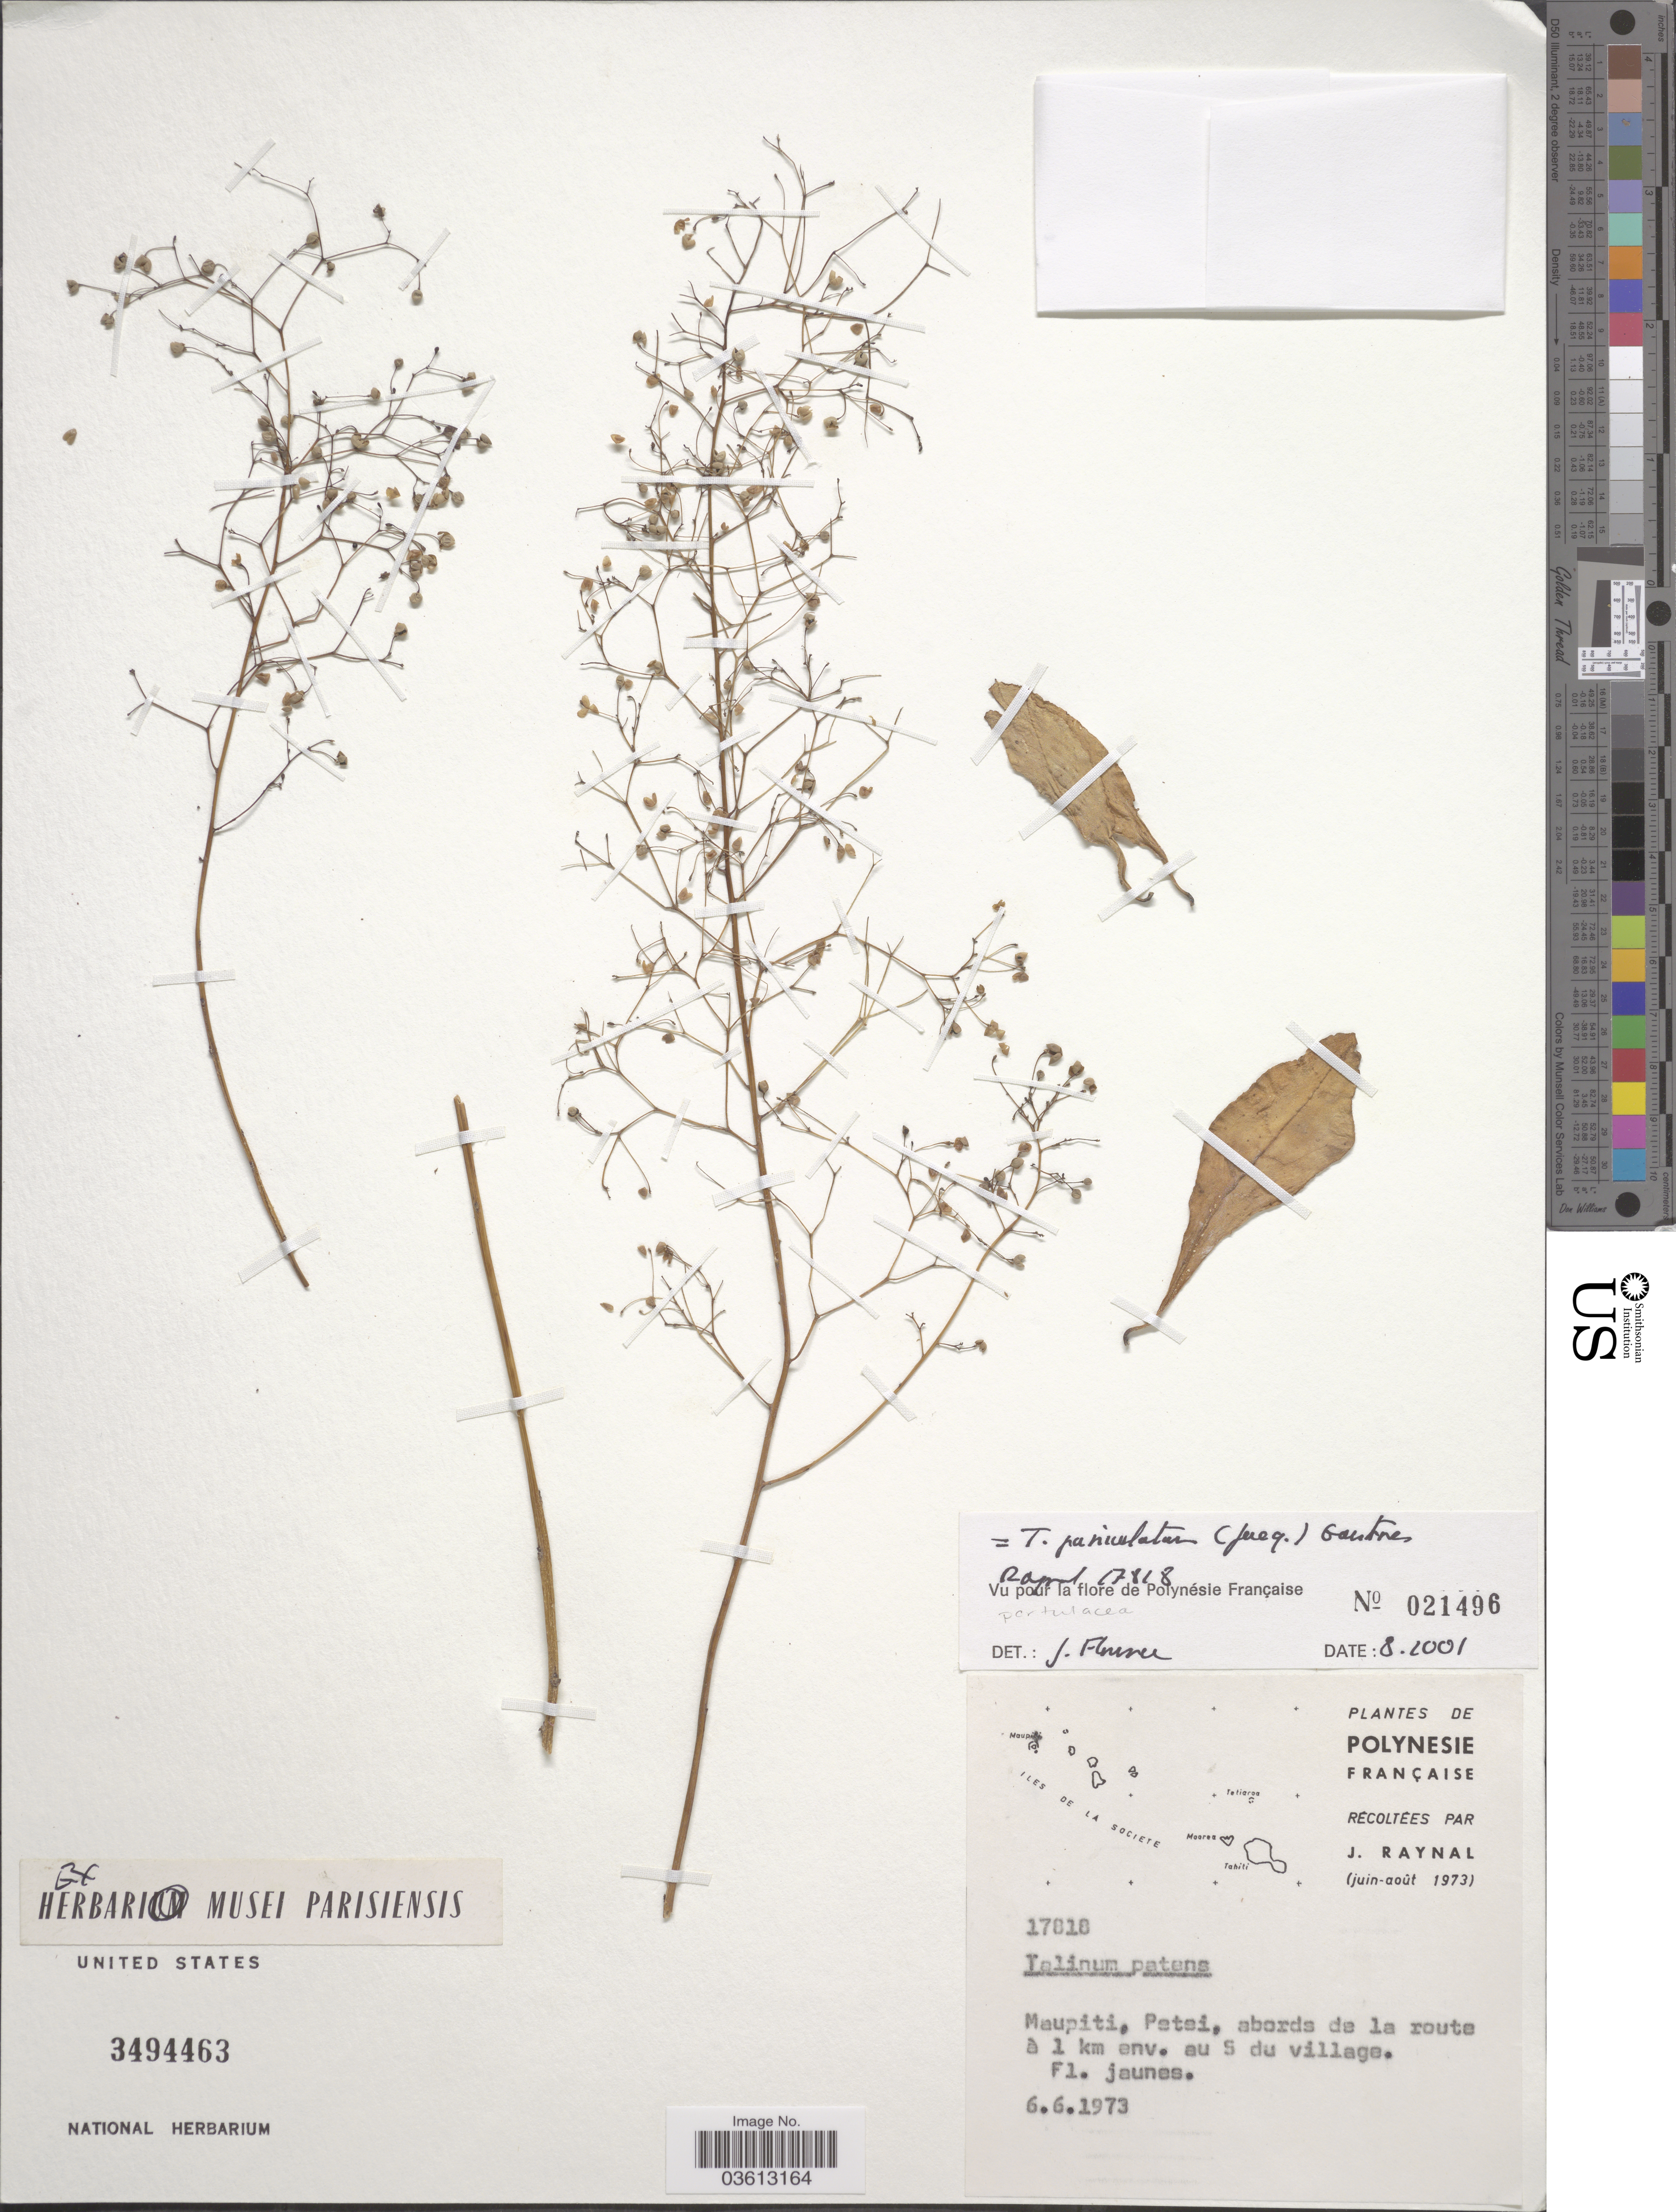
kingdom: Plantae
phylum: Tracheophyta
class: Magnoliopsida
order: Caryophyllales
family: Talinaceae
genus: Talinum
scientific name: Talinum paniculatum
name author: (Jacq.) Gaertn.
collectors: J. Raynal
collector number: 17818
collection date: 1973-06-06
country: French Polynesia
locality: Polynesie Française. Maupiti, Petsi, abords de la route à 1 km env. au S du village.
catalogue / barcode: US 3494463